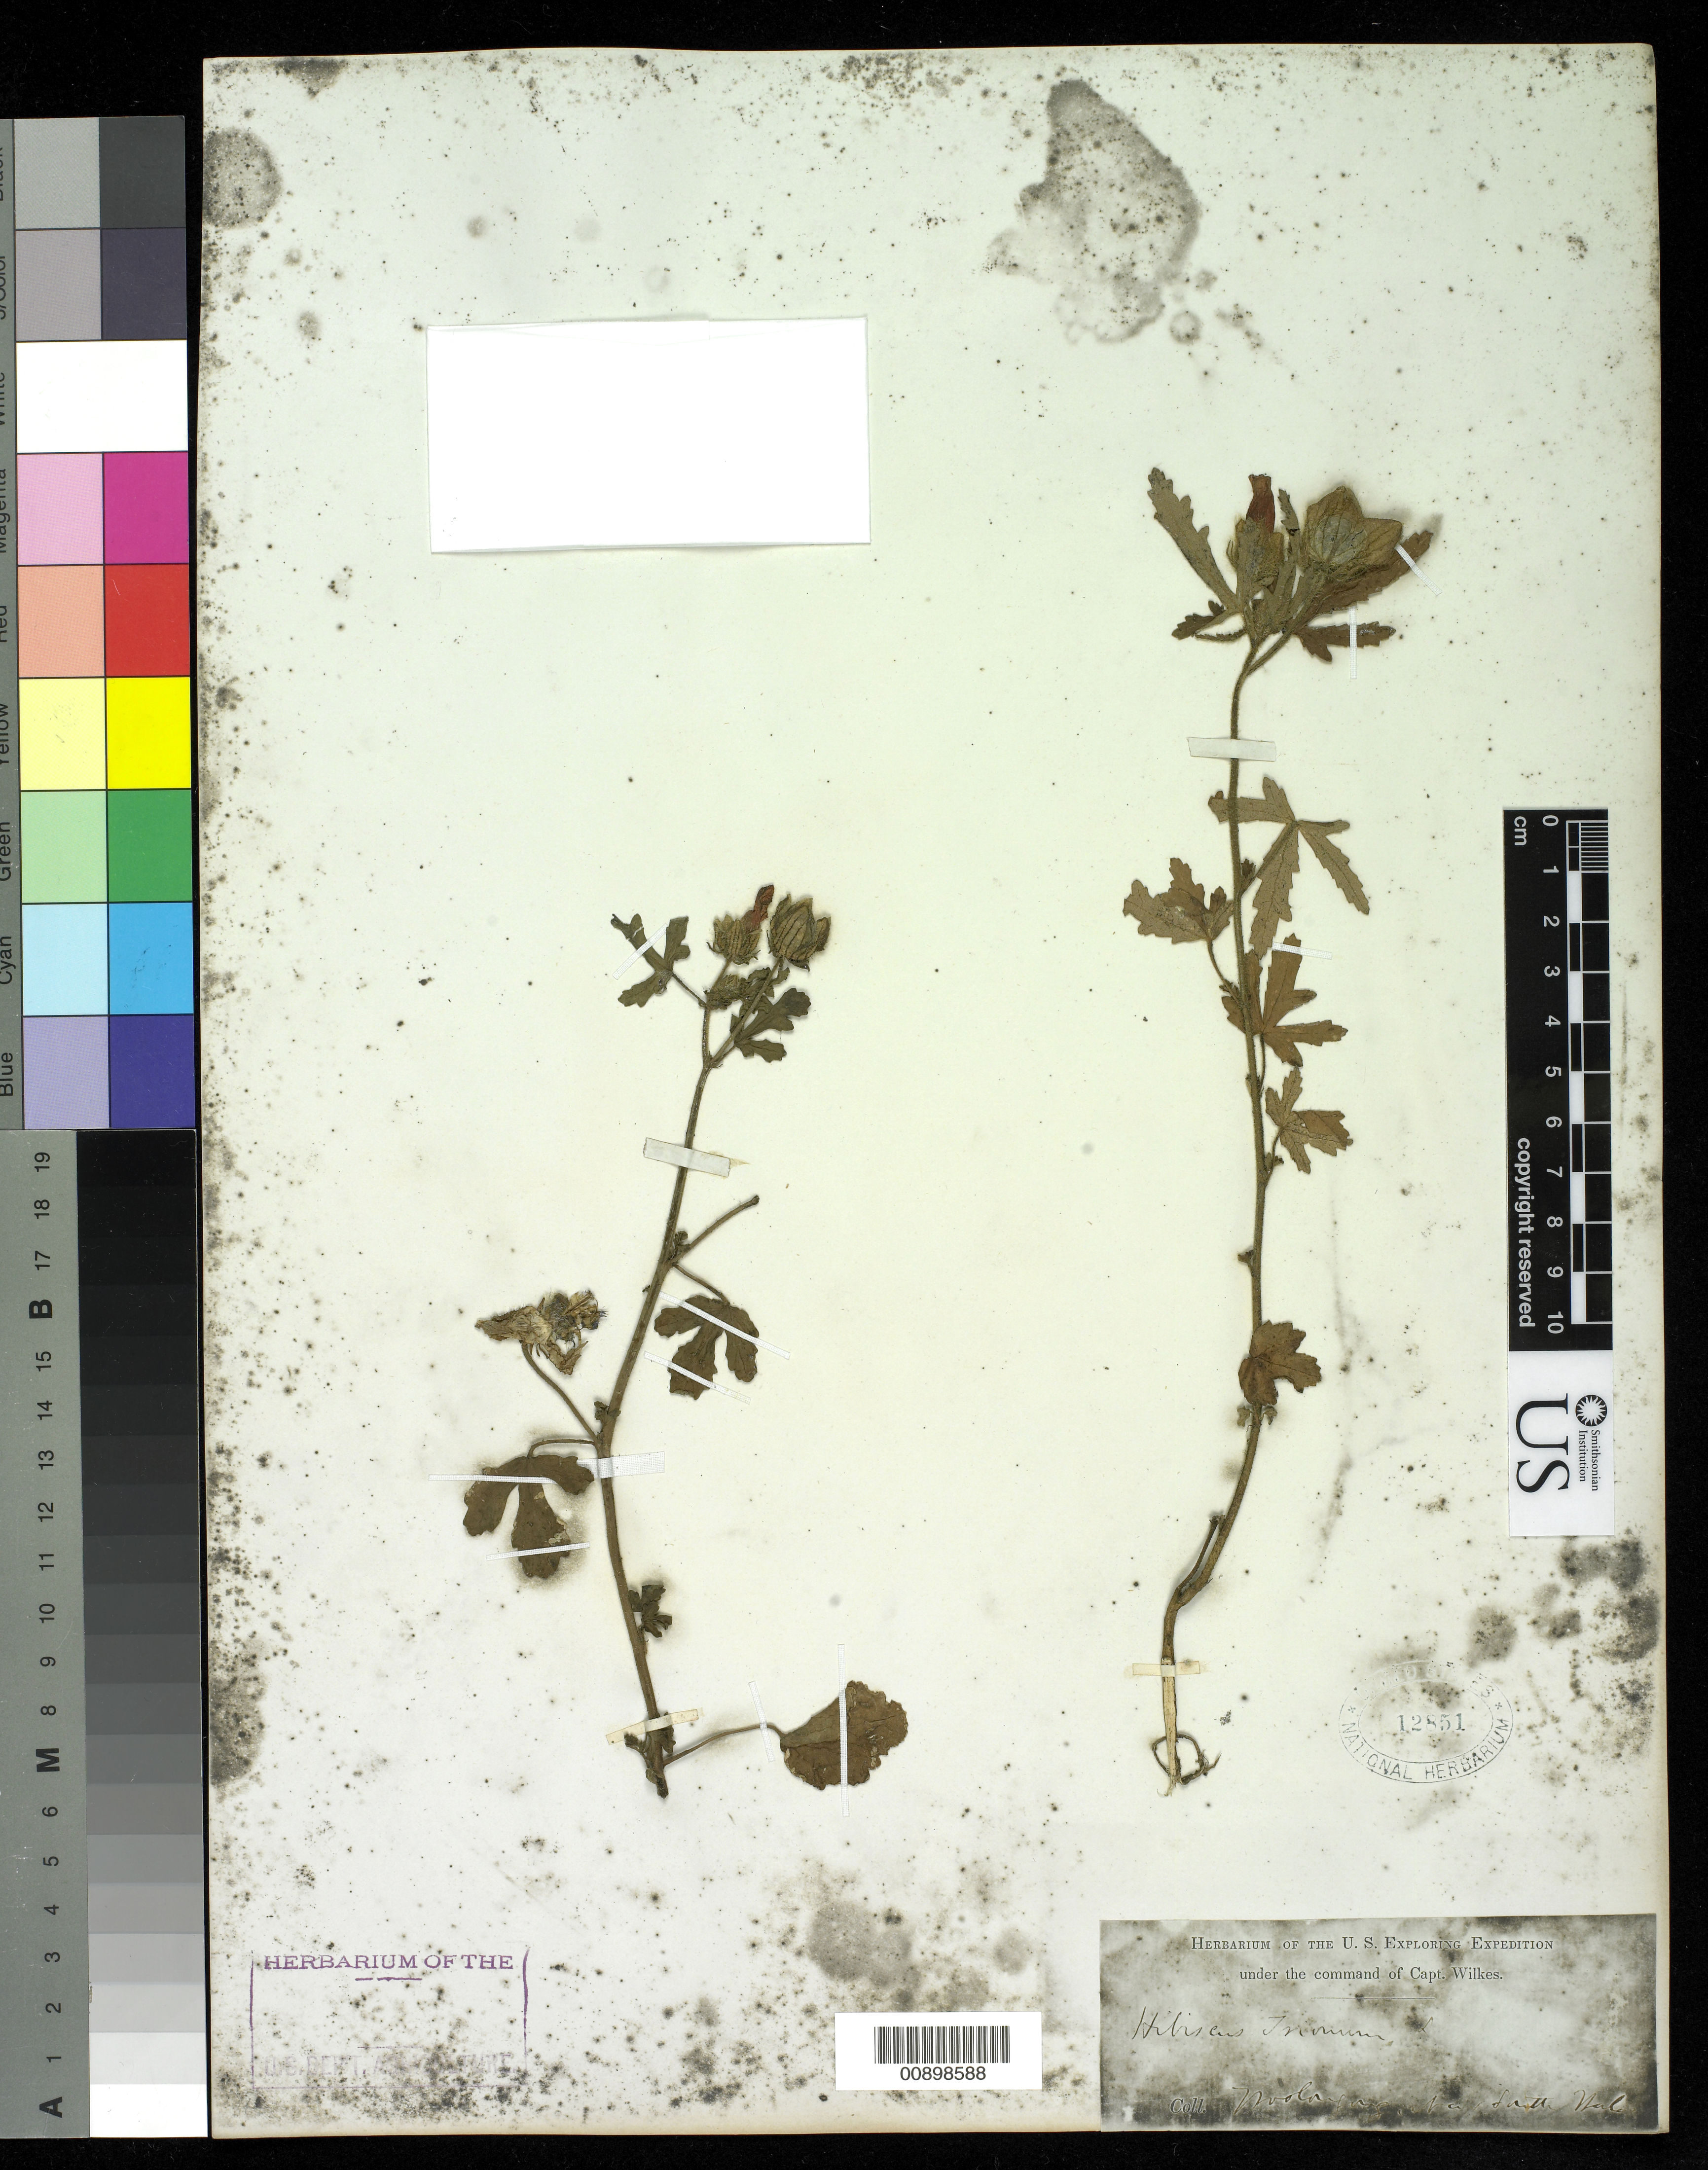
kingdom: Plantae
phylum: Tracheophyta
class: Magnoliopsida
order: Malvales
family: Malvaceae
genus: Hibiscus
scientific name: Hibiscus trionum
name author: L.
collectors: Wilkes Explor. Exped.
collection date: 1838/1842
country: Australia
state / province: New South Wales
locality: Woolongong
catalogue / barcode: US 12851